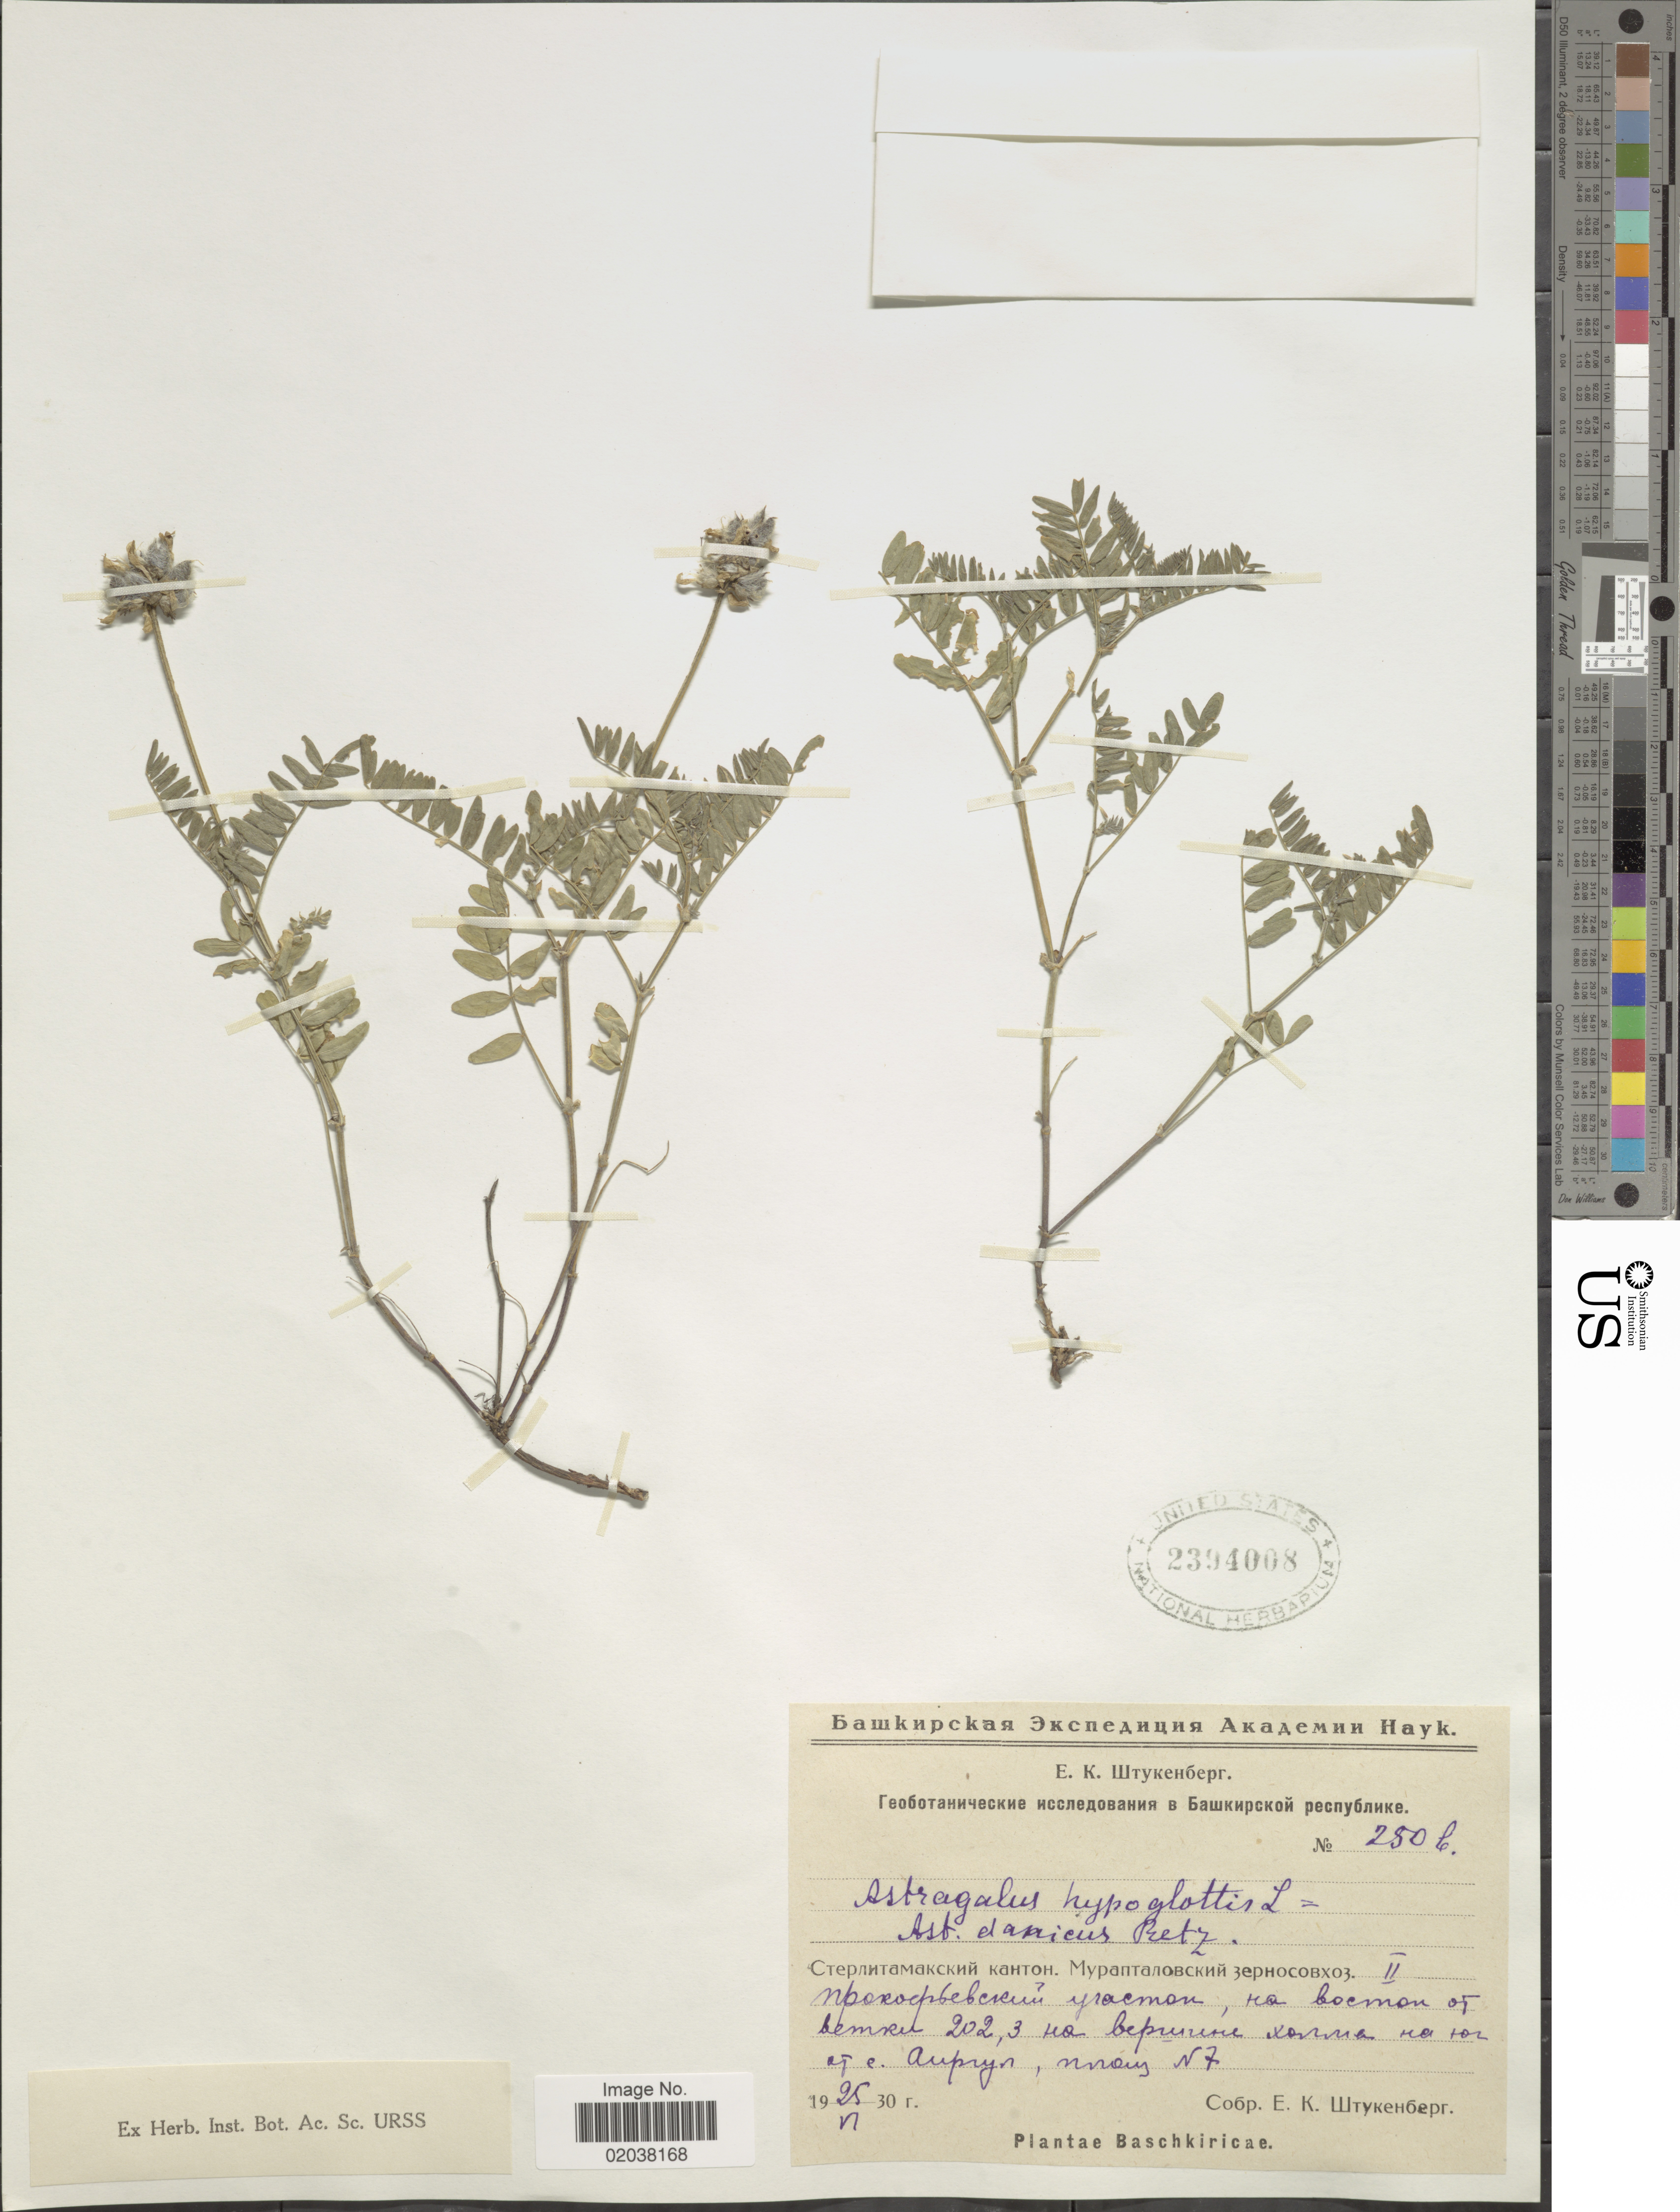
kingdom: Plantae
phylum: Tracheophyta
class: Magnoliopsida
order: Fabales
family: Fabaceae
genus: Astragalus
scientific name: Astragalus hypoglottis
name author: L.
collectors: E. Stuckenberg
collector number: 250b*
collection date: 1925-06-30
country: Russian Federation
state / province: Bashkortostan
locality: Baschkiricae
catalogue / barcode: US 2394008